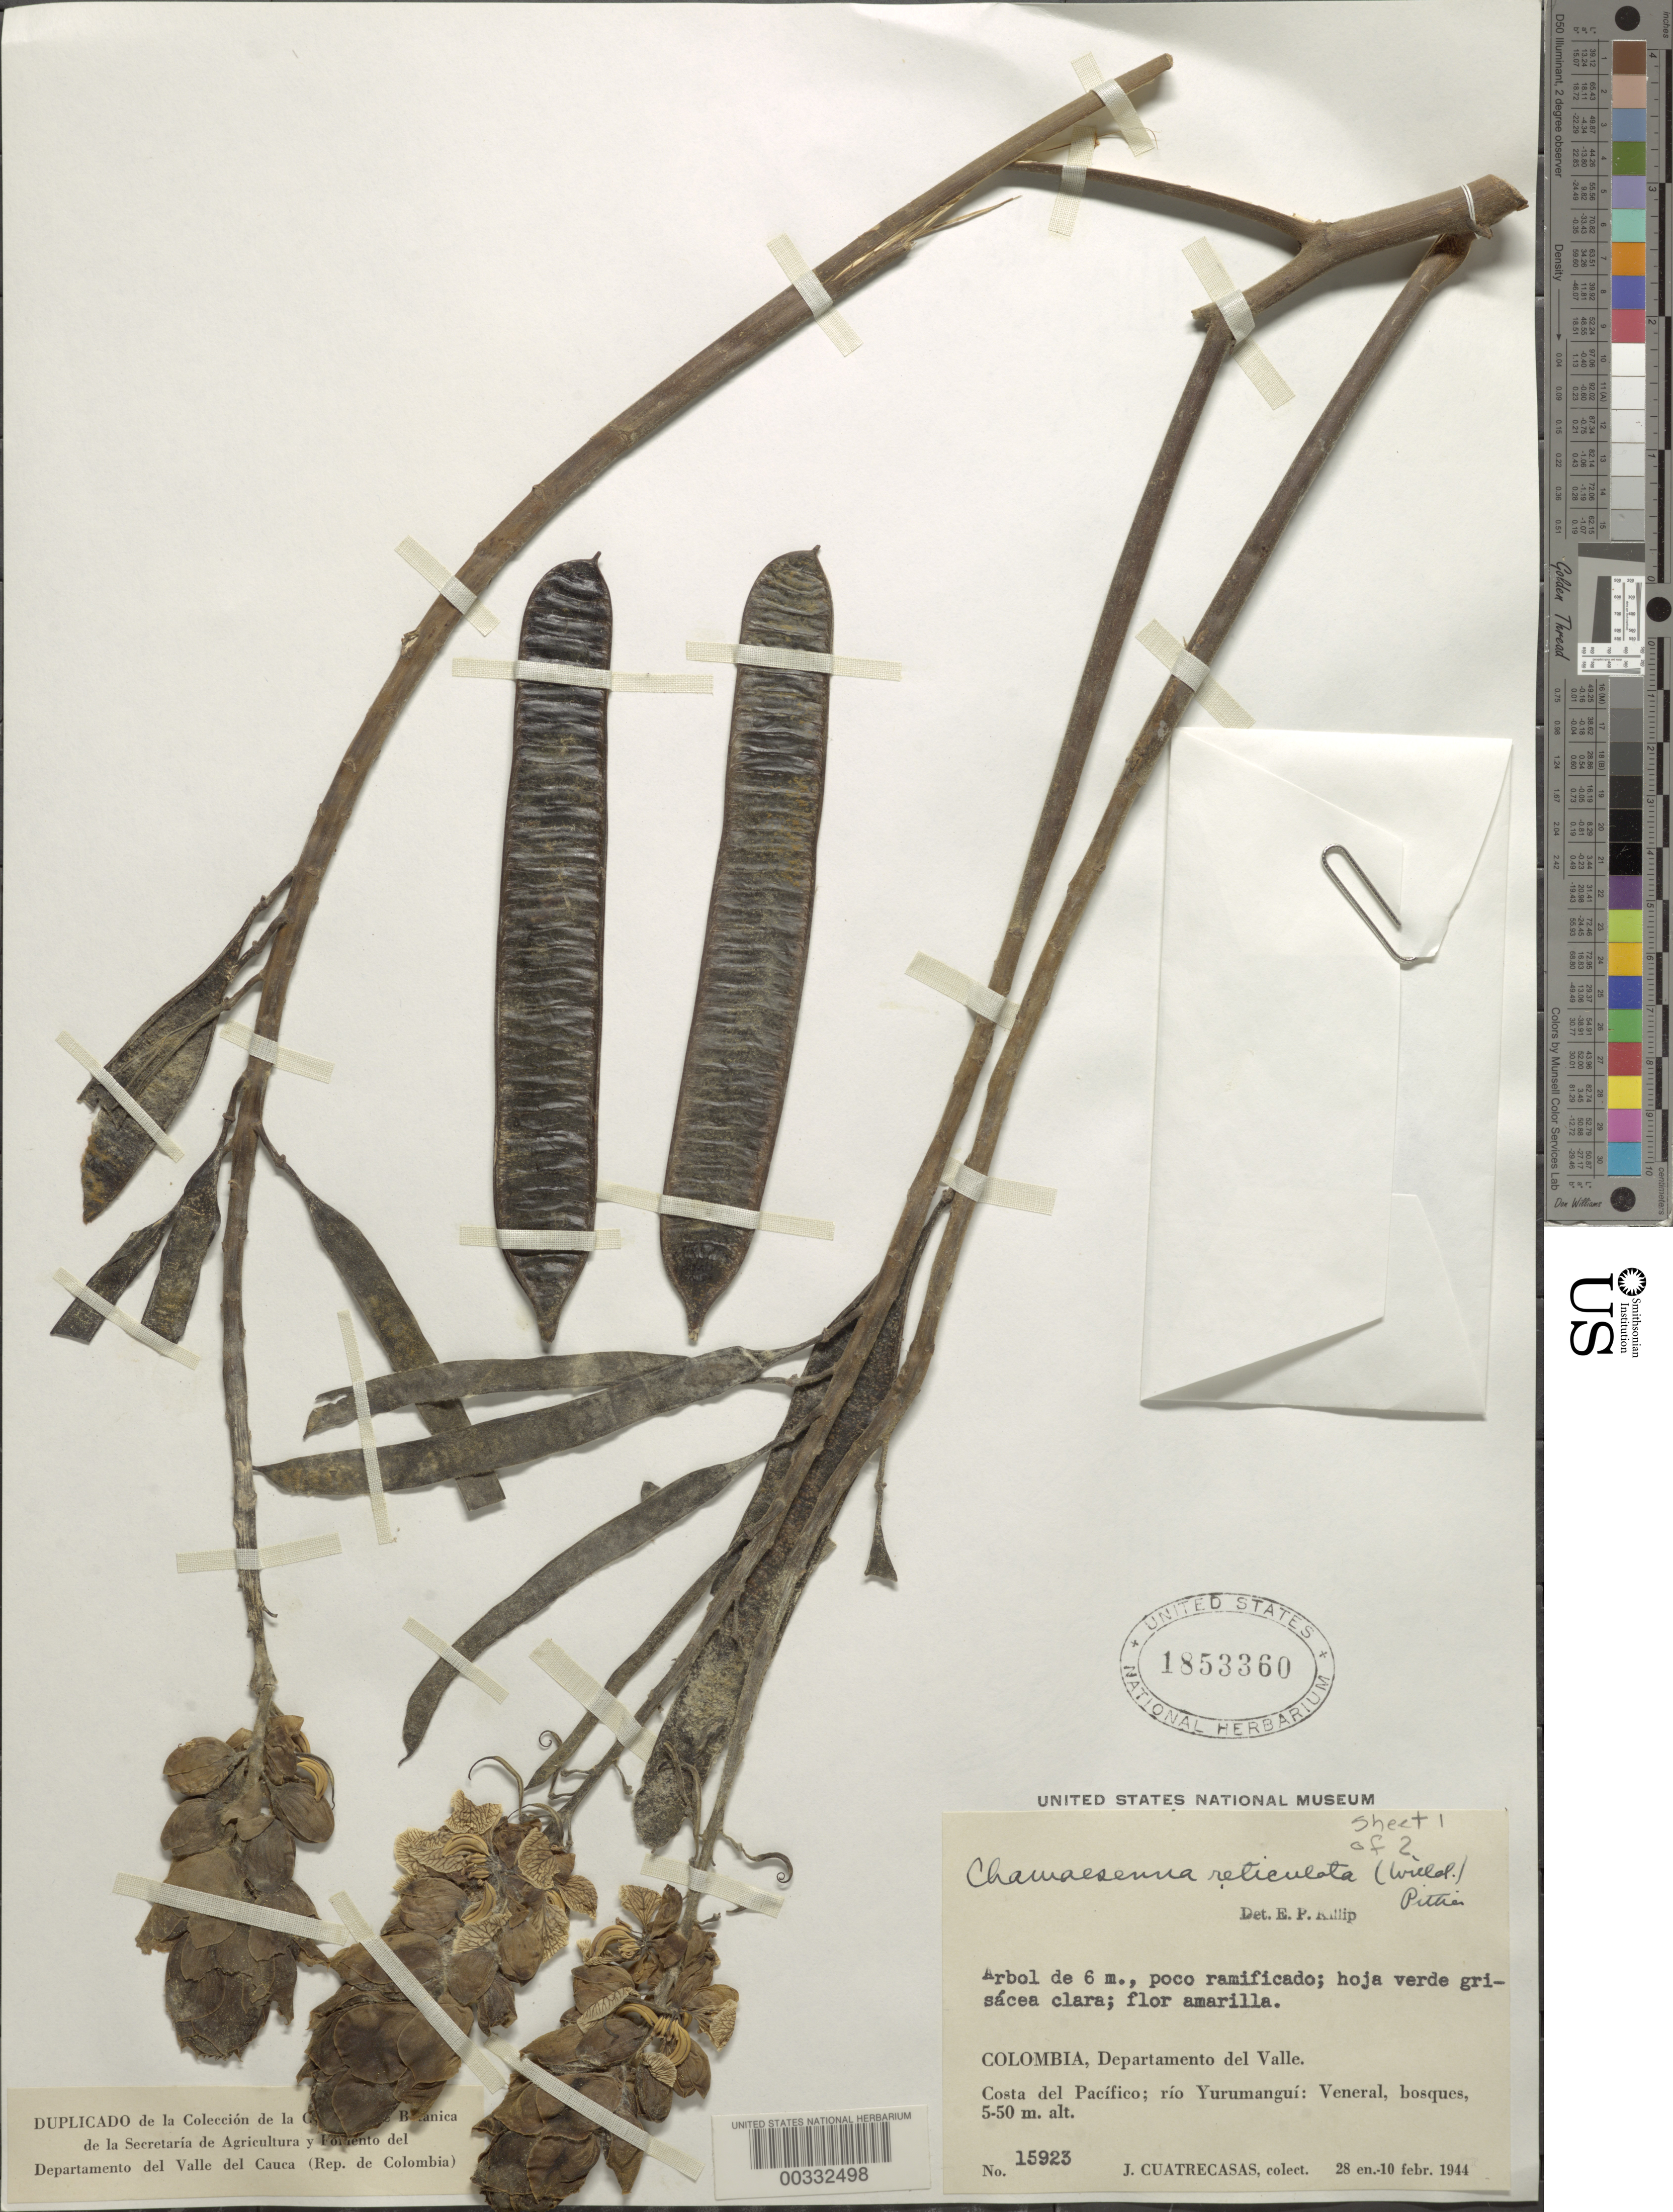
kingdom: Plantae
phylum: Tracheophyta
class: Magnoliopsida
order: Fabales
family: Fabaceae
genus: Senna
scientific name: Senna reticulata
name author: (Willd.) H.S. Irwin & Barneby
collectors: J. Cuatrecasas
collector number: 15923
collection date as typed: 20 Jan 1944 to 10 Feb 1944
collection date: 1944-01-20/1944-02-10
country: Colombia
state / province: Valle del Cauca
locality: Costa del Pacifico; Rio Yurumangui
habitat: Veneral, bosques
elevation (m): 5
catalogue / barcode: US 1853360